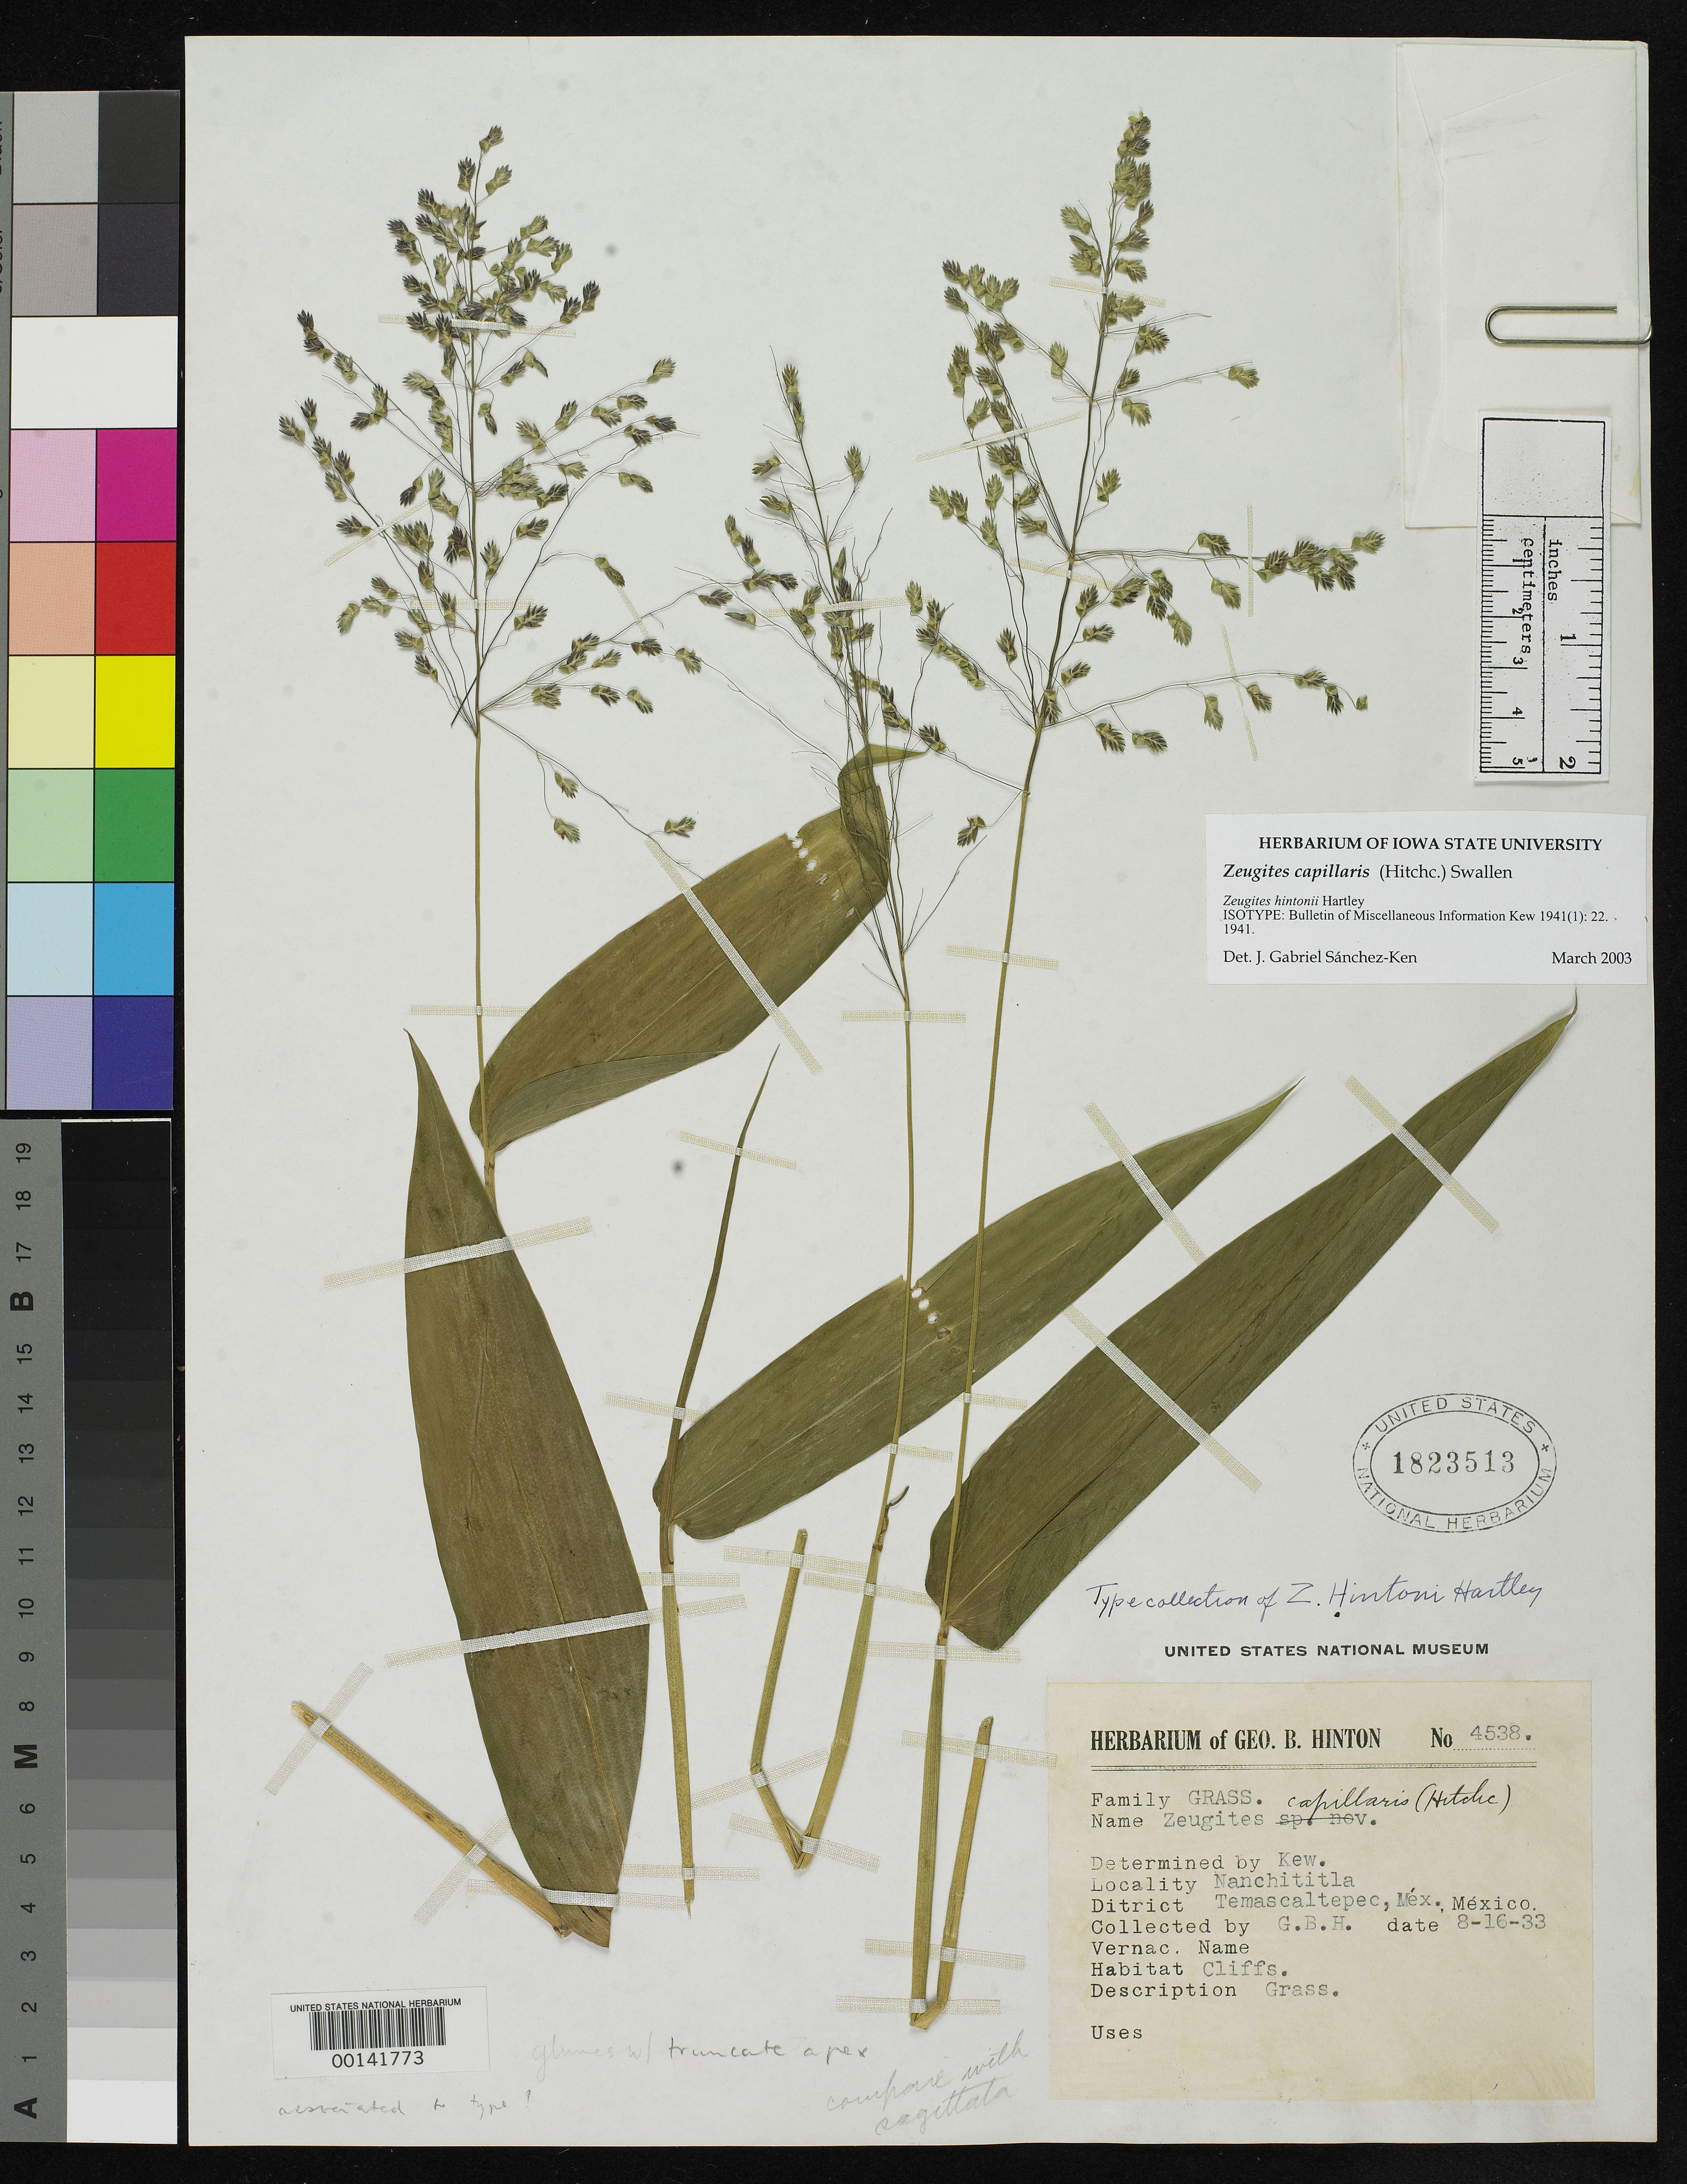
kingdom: Plantae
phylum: Tracheophyta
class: Liliopsida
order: Poales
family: Poaceae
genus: Zeugites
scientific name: Zeugites hintonii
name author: Hartley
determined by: Sánchez-Ken, J. G.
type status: Isotype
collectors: G. B. Hinton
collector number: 4538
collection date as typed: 16 Aug 1933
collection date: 1933-08-16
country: Mexico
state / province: México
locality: Nanchititla, District Temascaltepec.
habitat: Cliffs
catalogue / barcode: US 1823513